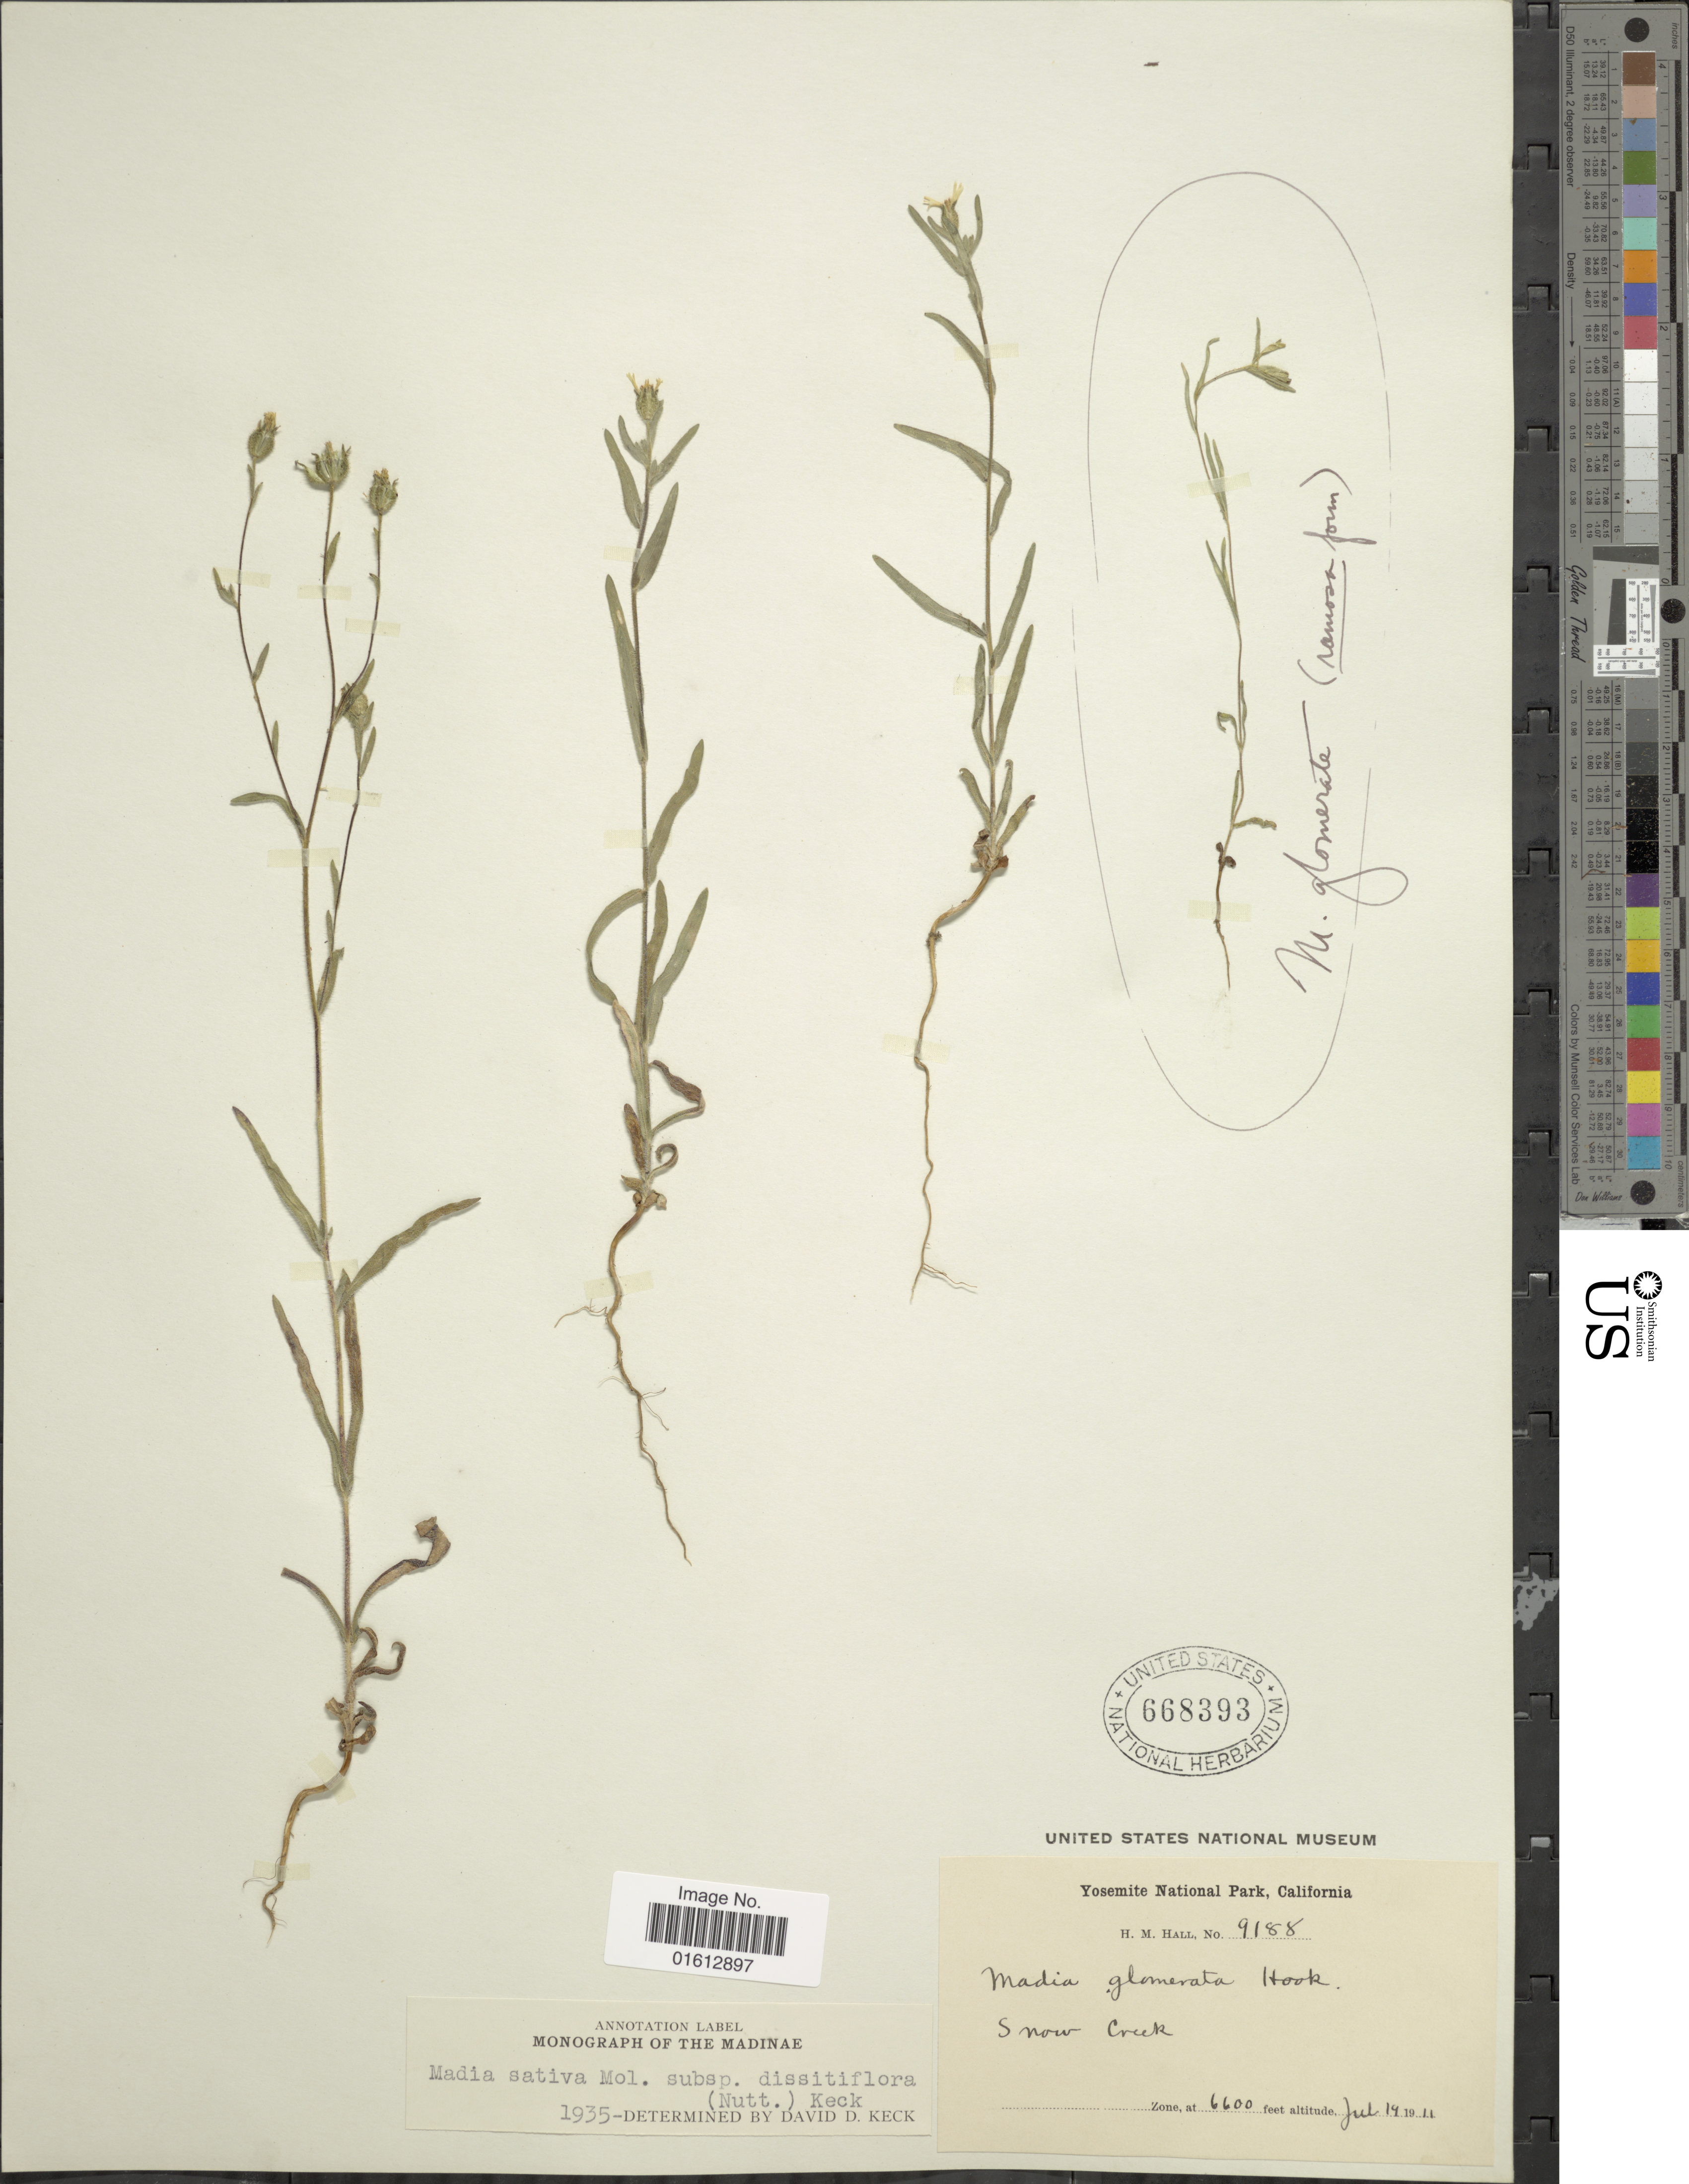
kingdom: Plantae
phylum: Tracheophyta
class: Magnoliopsida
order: Asterales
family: Asteraceae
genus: Madia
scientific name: Madia gracilis subsp. gracilis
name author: (Sm.) D.D. Keck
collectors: H. M. Hall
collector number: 9188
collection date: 1911-07-14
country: United States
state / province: California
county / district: Mariposa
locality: California, Yosemite National park, Snow Creek.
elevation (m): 2012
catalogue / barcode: US 668393